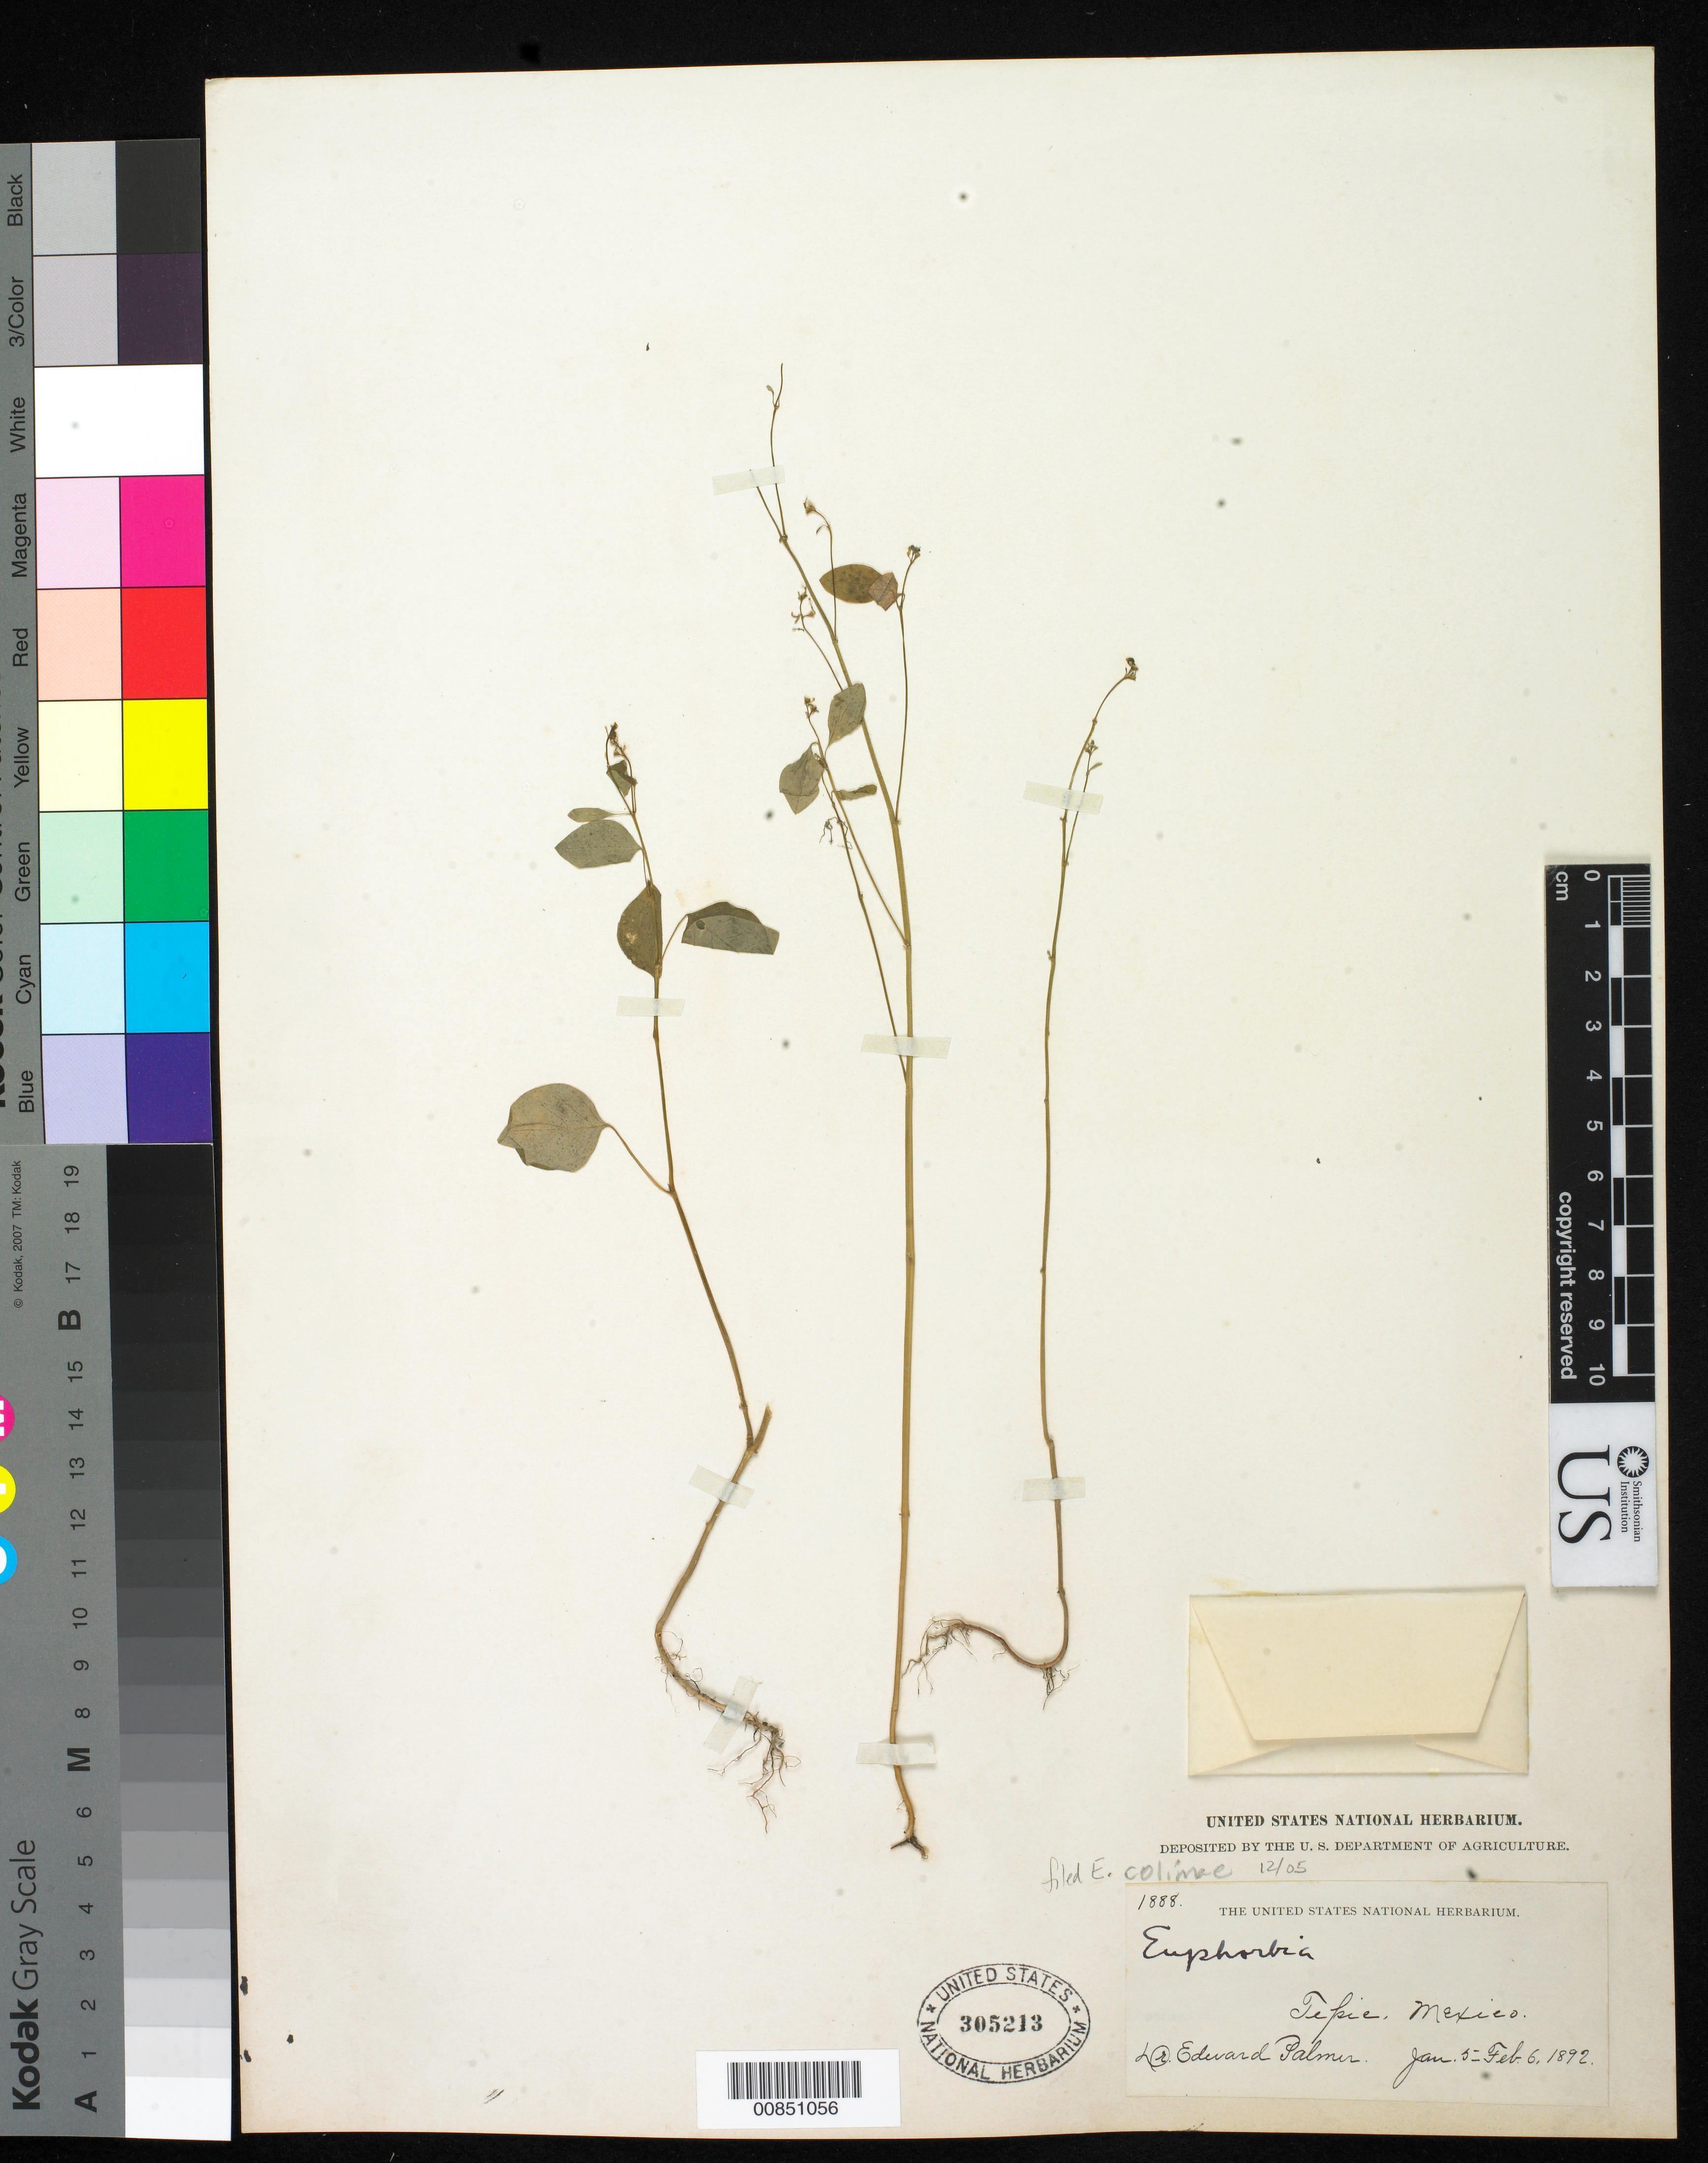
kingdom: Plantae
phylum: Tracheophyta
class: Magnoliopsida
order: Malpighiales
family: Euphorbiaceae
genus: Euphorbia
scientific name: Euphorbia graminea var. graminea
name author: Jacq.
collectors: E. Palmer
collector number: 1888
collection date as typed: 05 Jan 1892 to 06 Feb 1892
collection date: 1892-01-05/1892-02-06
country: Mexico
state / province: Nayarit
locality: Tepic, Nayarit.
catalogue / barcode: US 305213